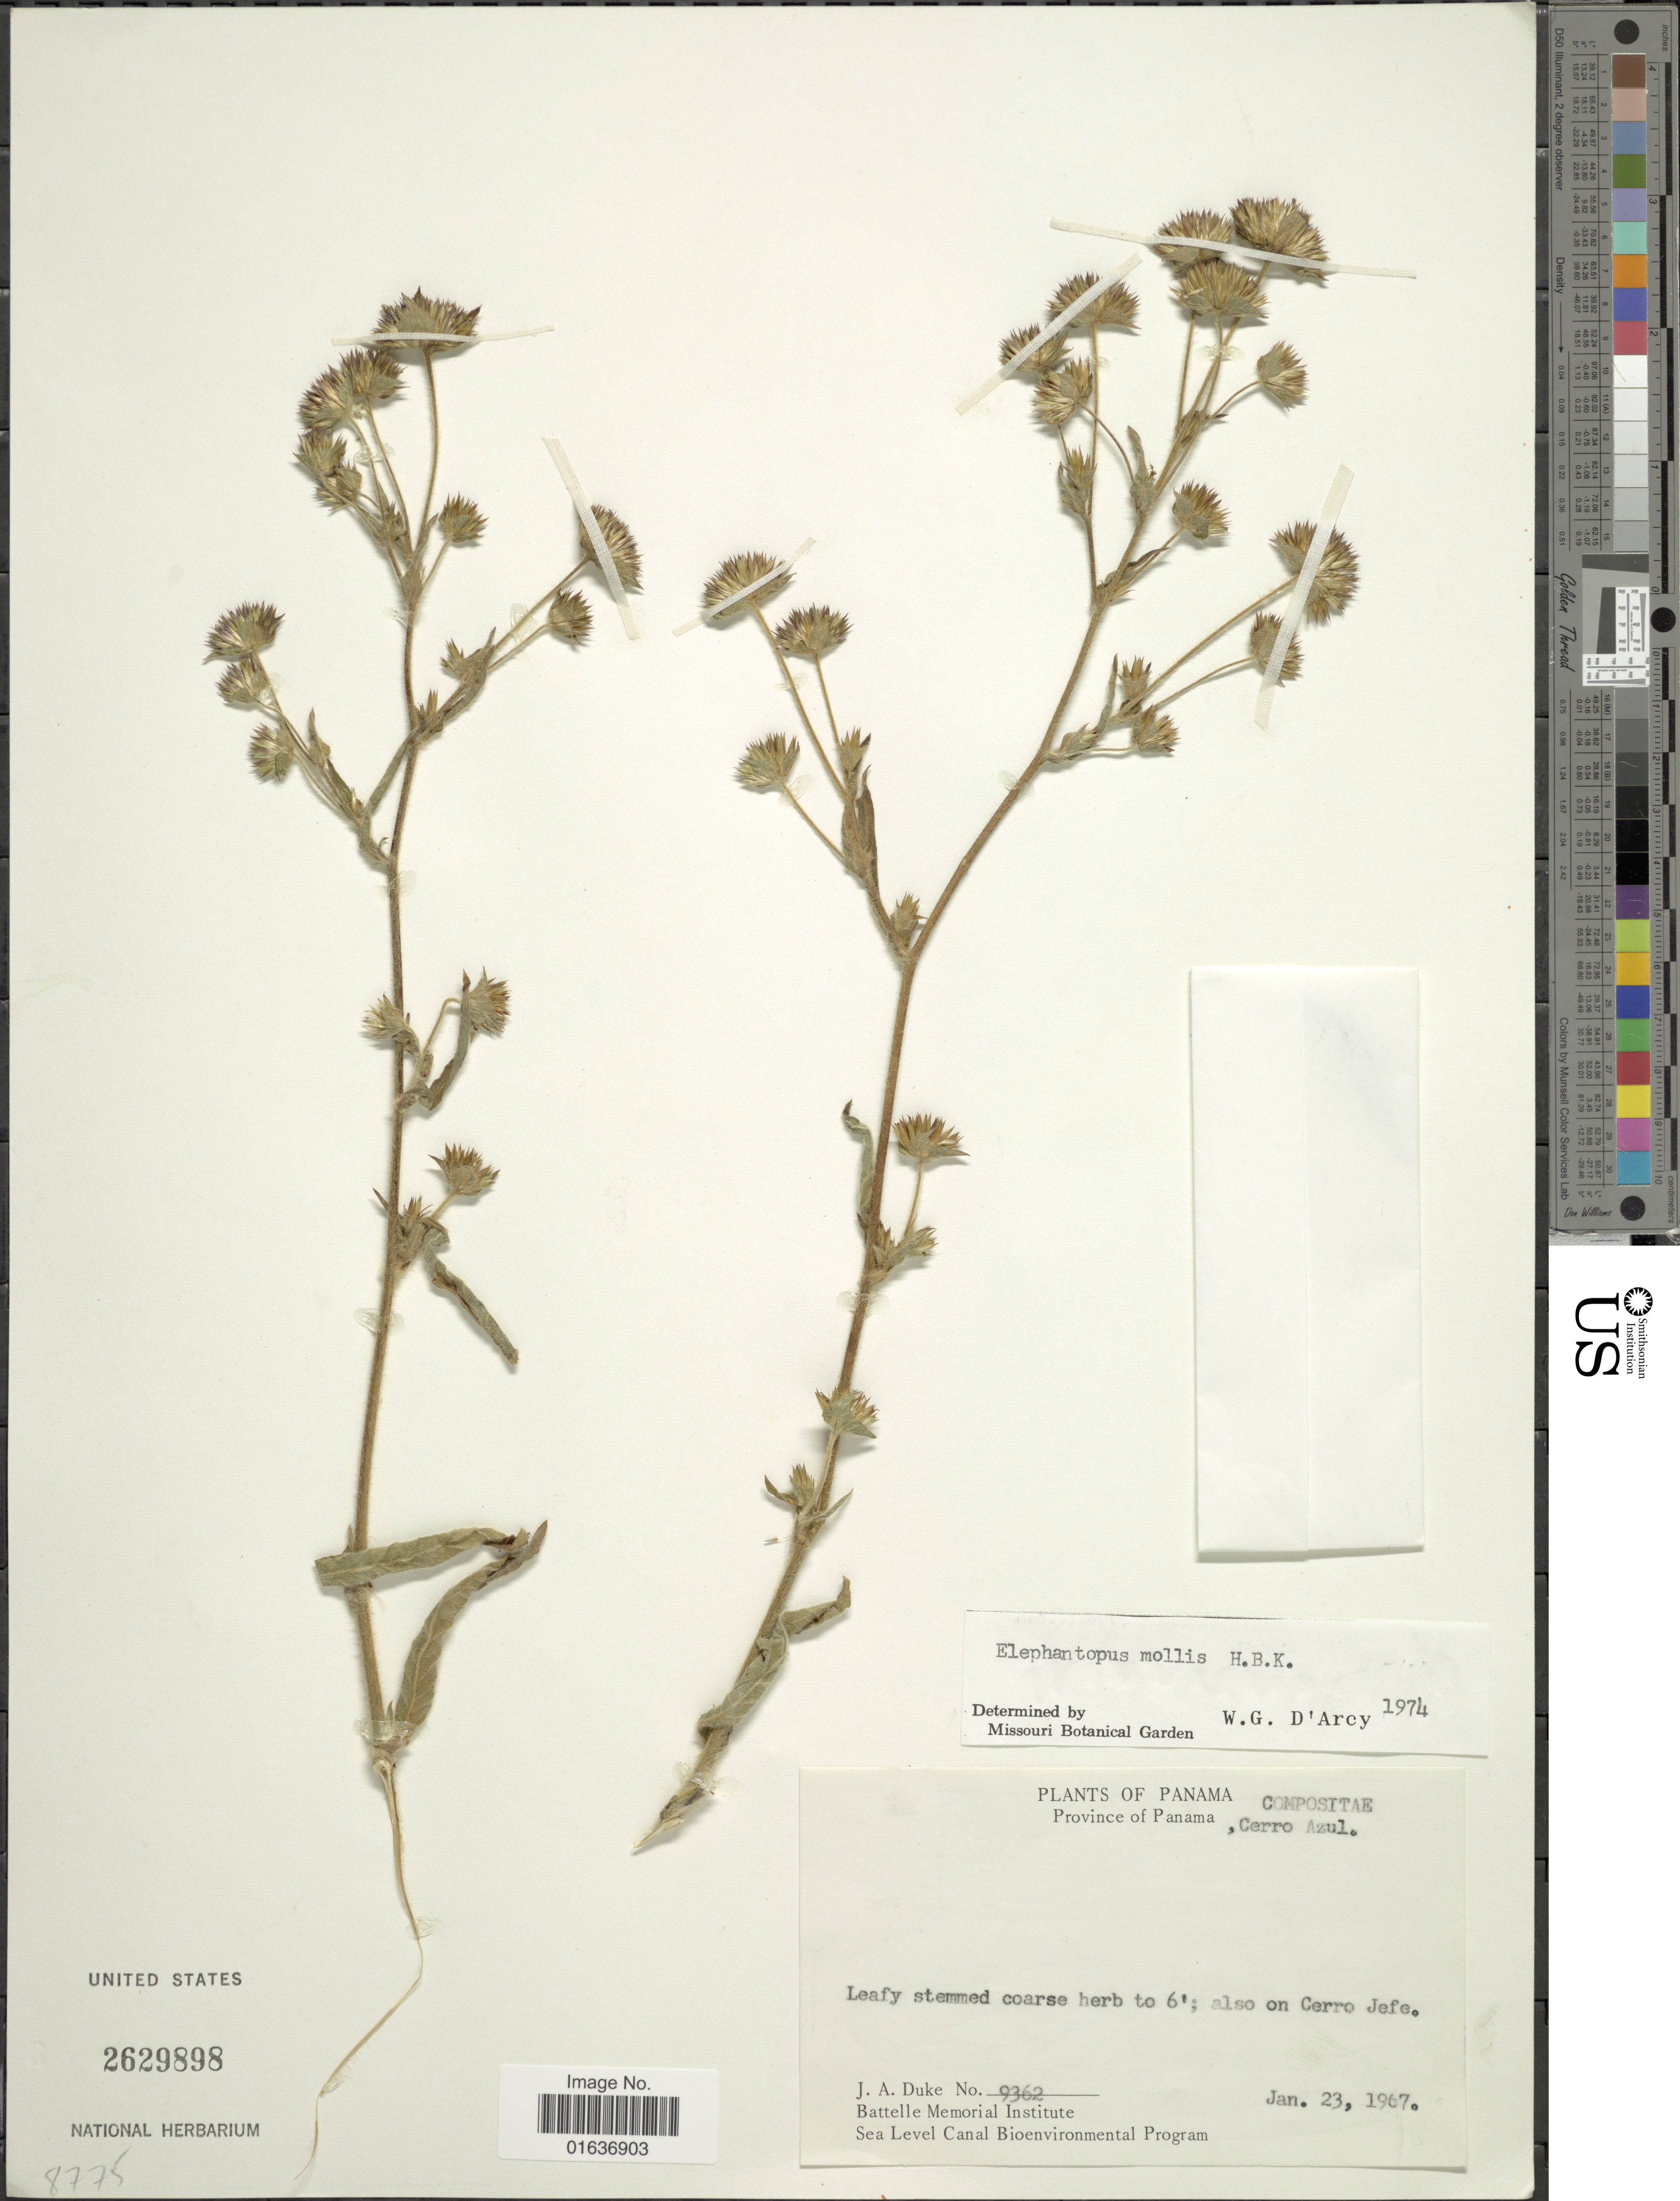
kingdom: Plantae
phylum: Tracheophyta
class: Magnoliopsida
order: Asterales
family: Asteraceae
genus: Elephantopus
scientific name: Elephantopus mollis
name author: Kunth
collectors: J. A. Duke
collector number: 9362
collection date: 1967-01-23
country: Panama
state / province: Panamá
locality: Cerro Azul, also on Cerro Jefe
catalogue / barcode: US 2629898